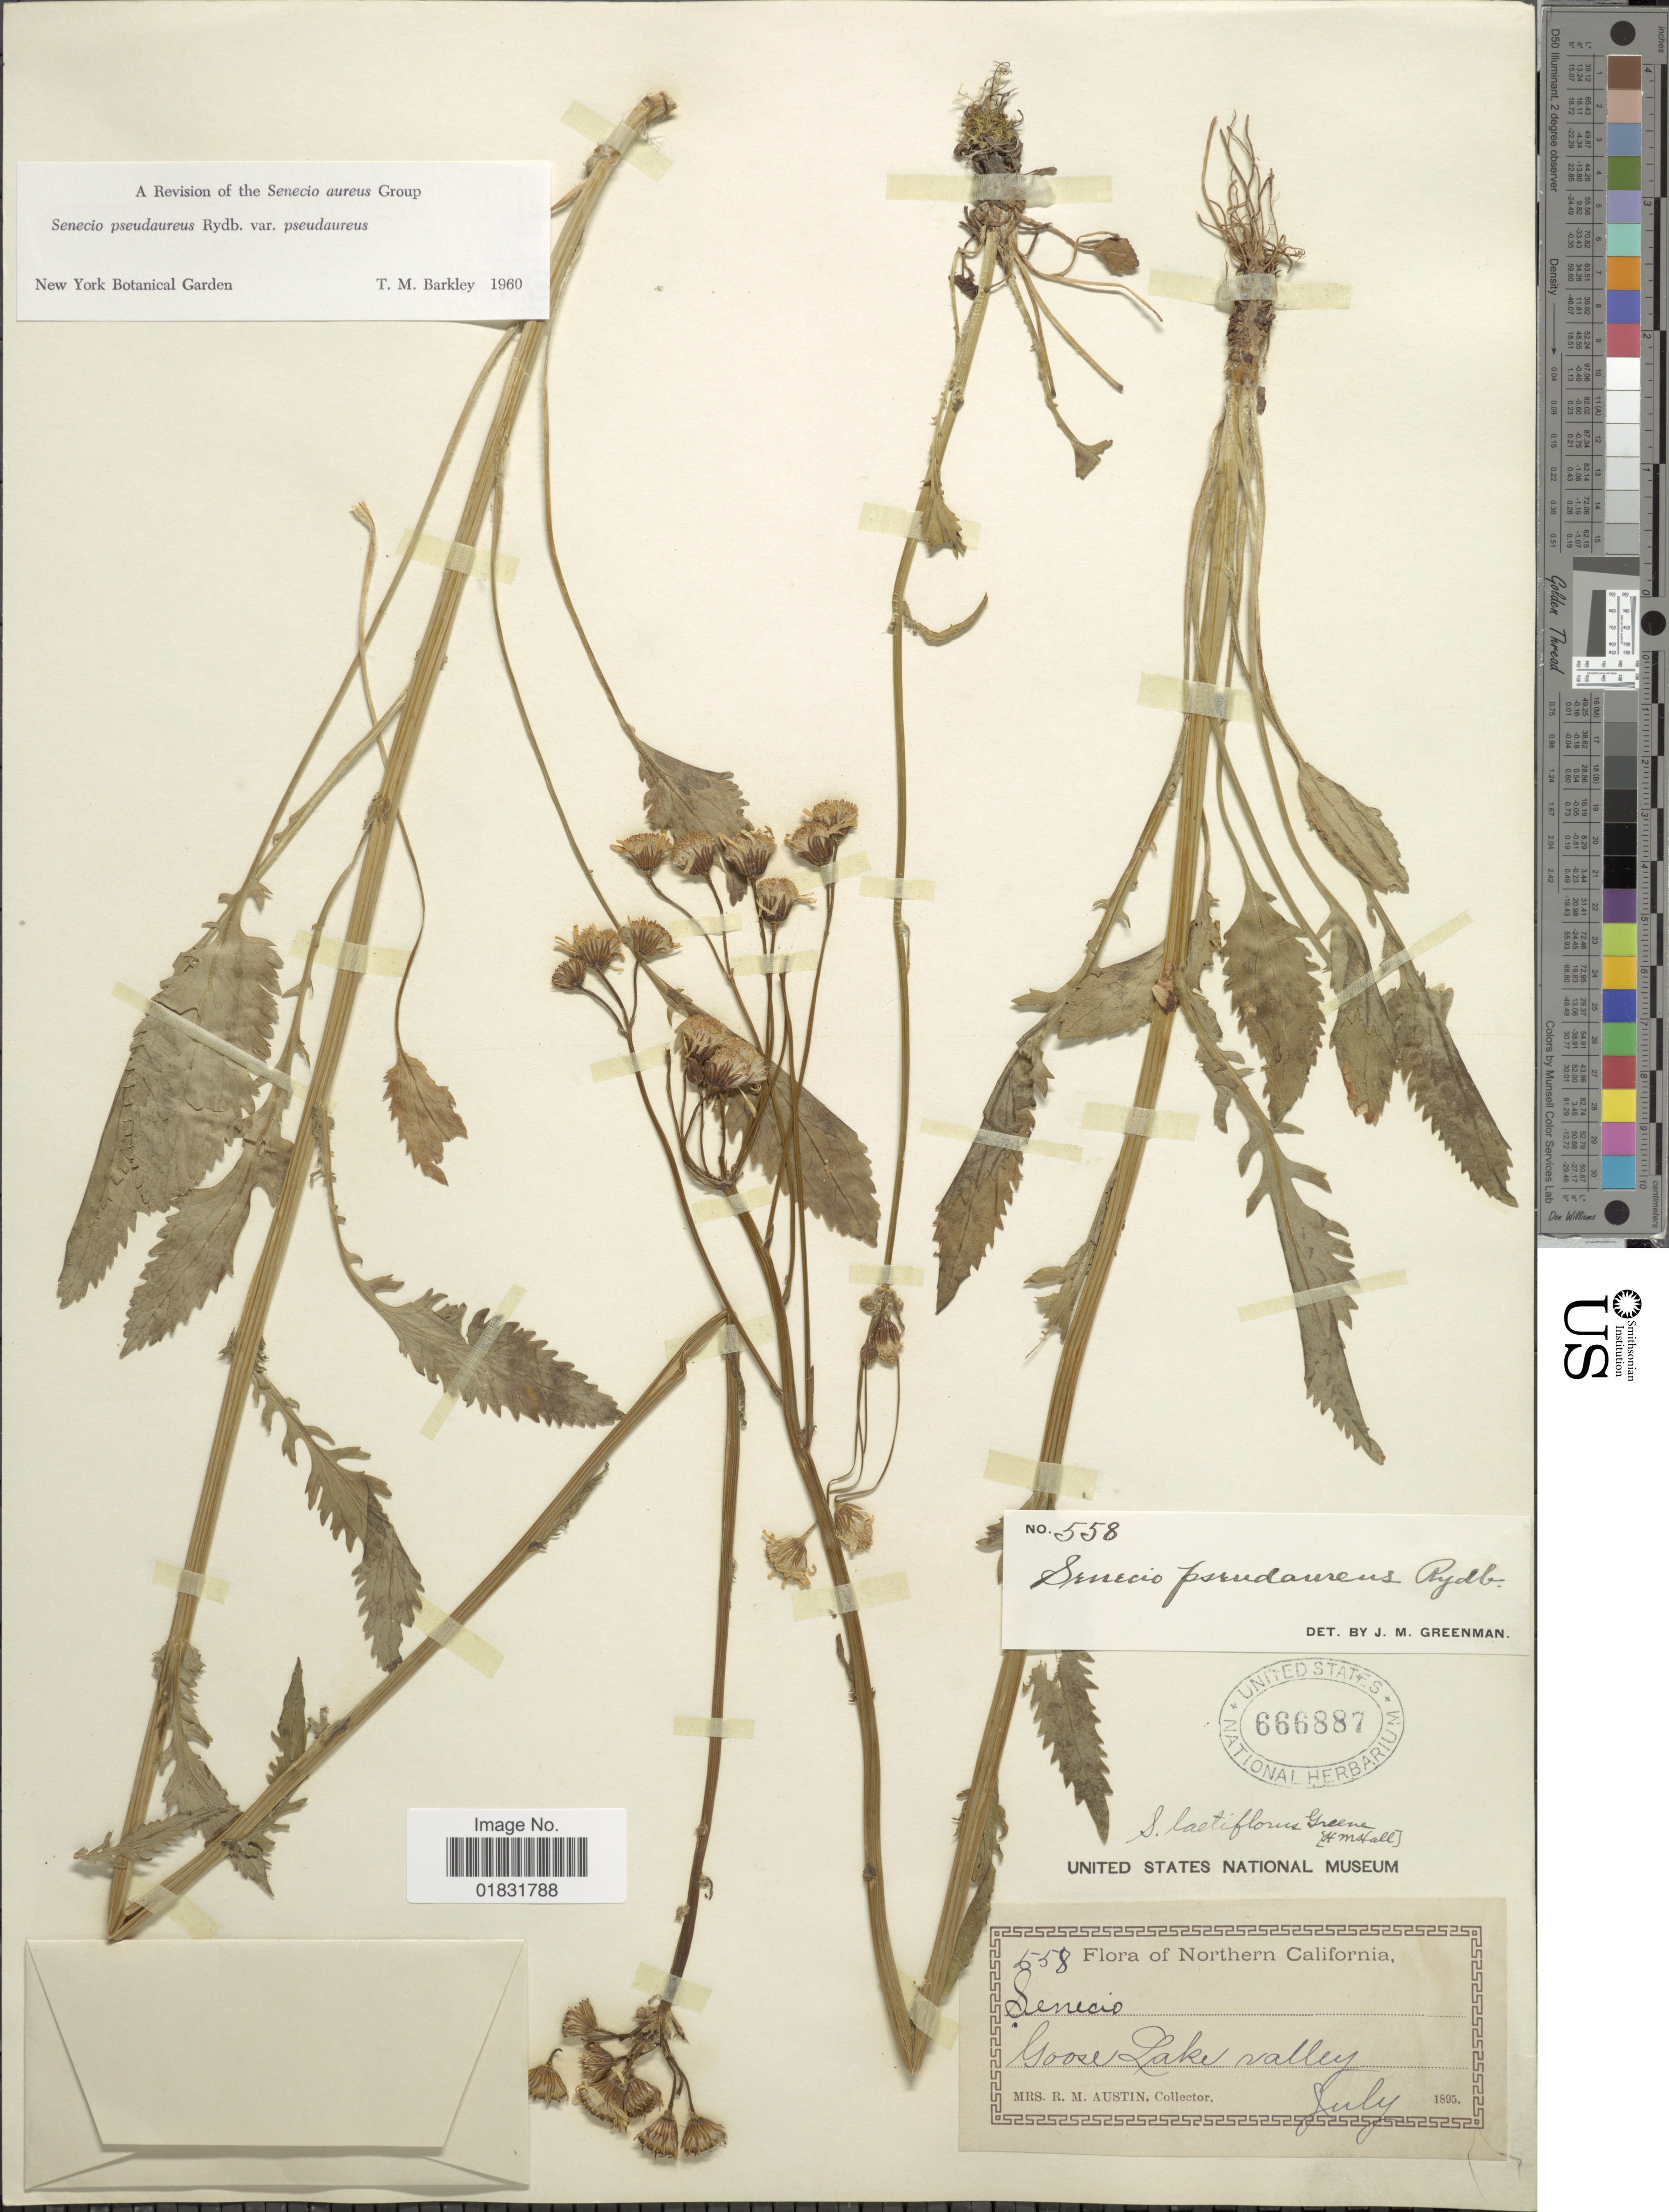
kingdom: Plantae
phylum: Tracheophyta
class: Magnoliopsida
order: Asterales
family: Asteraceae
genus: Packera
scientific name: Packera pseudaurea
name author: (Rydb.) W.A. Weber & Á. Löve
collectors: R. Austin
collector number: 558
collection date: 1895-07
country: United States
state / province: California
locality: Northern California, Goose Lake Valley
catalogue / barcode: US 666887